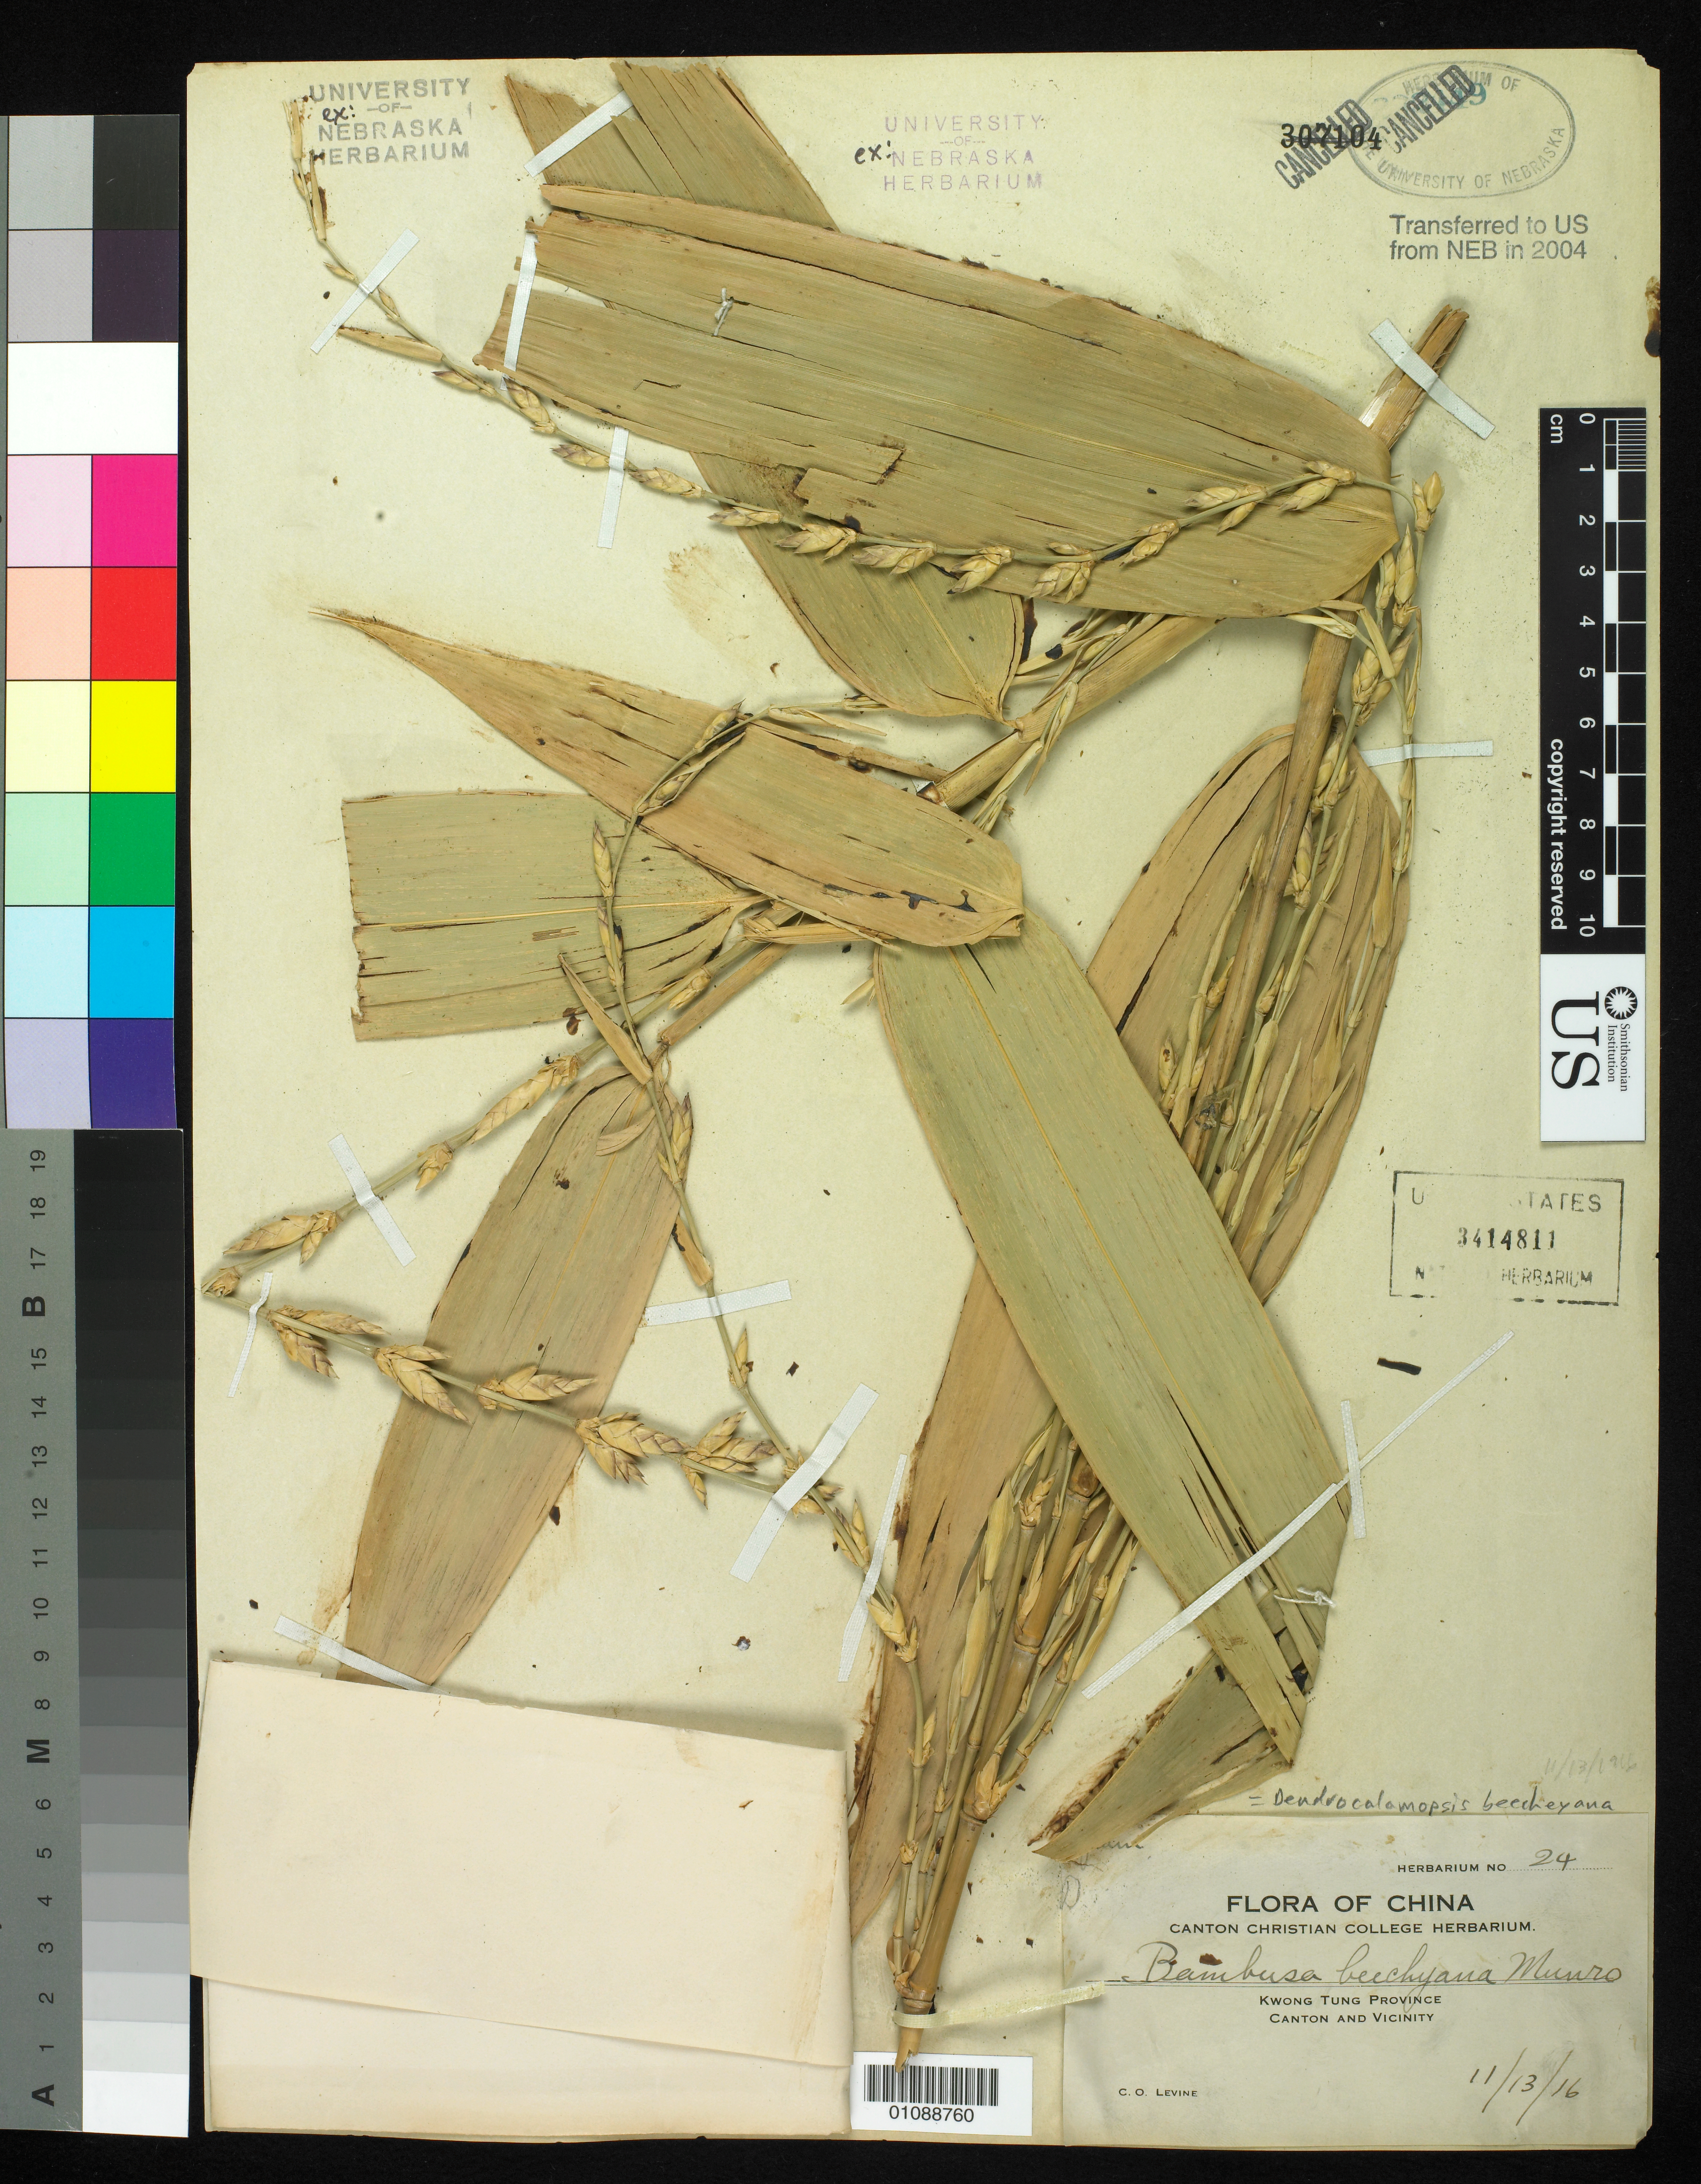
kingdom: Plantae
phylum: Tracheophyta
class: Liliopsida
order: Poales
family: Poaceae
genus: Dendrocalamopsis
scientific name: Dendrocalamopsis beecheyana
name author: (Munro) Keng f.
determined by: Smith, Stephen F., (US), NMNH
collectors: C. O. Levine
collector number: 24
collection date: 1916-11-13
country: China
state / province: Guangdong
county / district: Canton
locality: Canton and vicinity.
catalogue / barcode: US 3414811